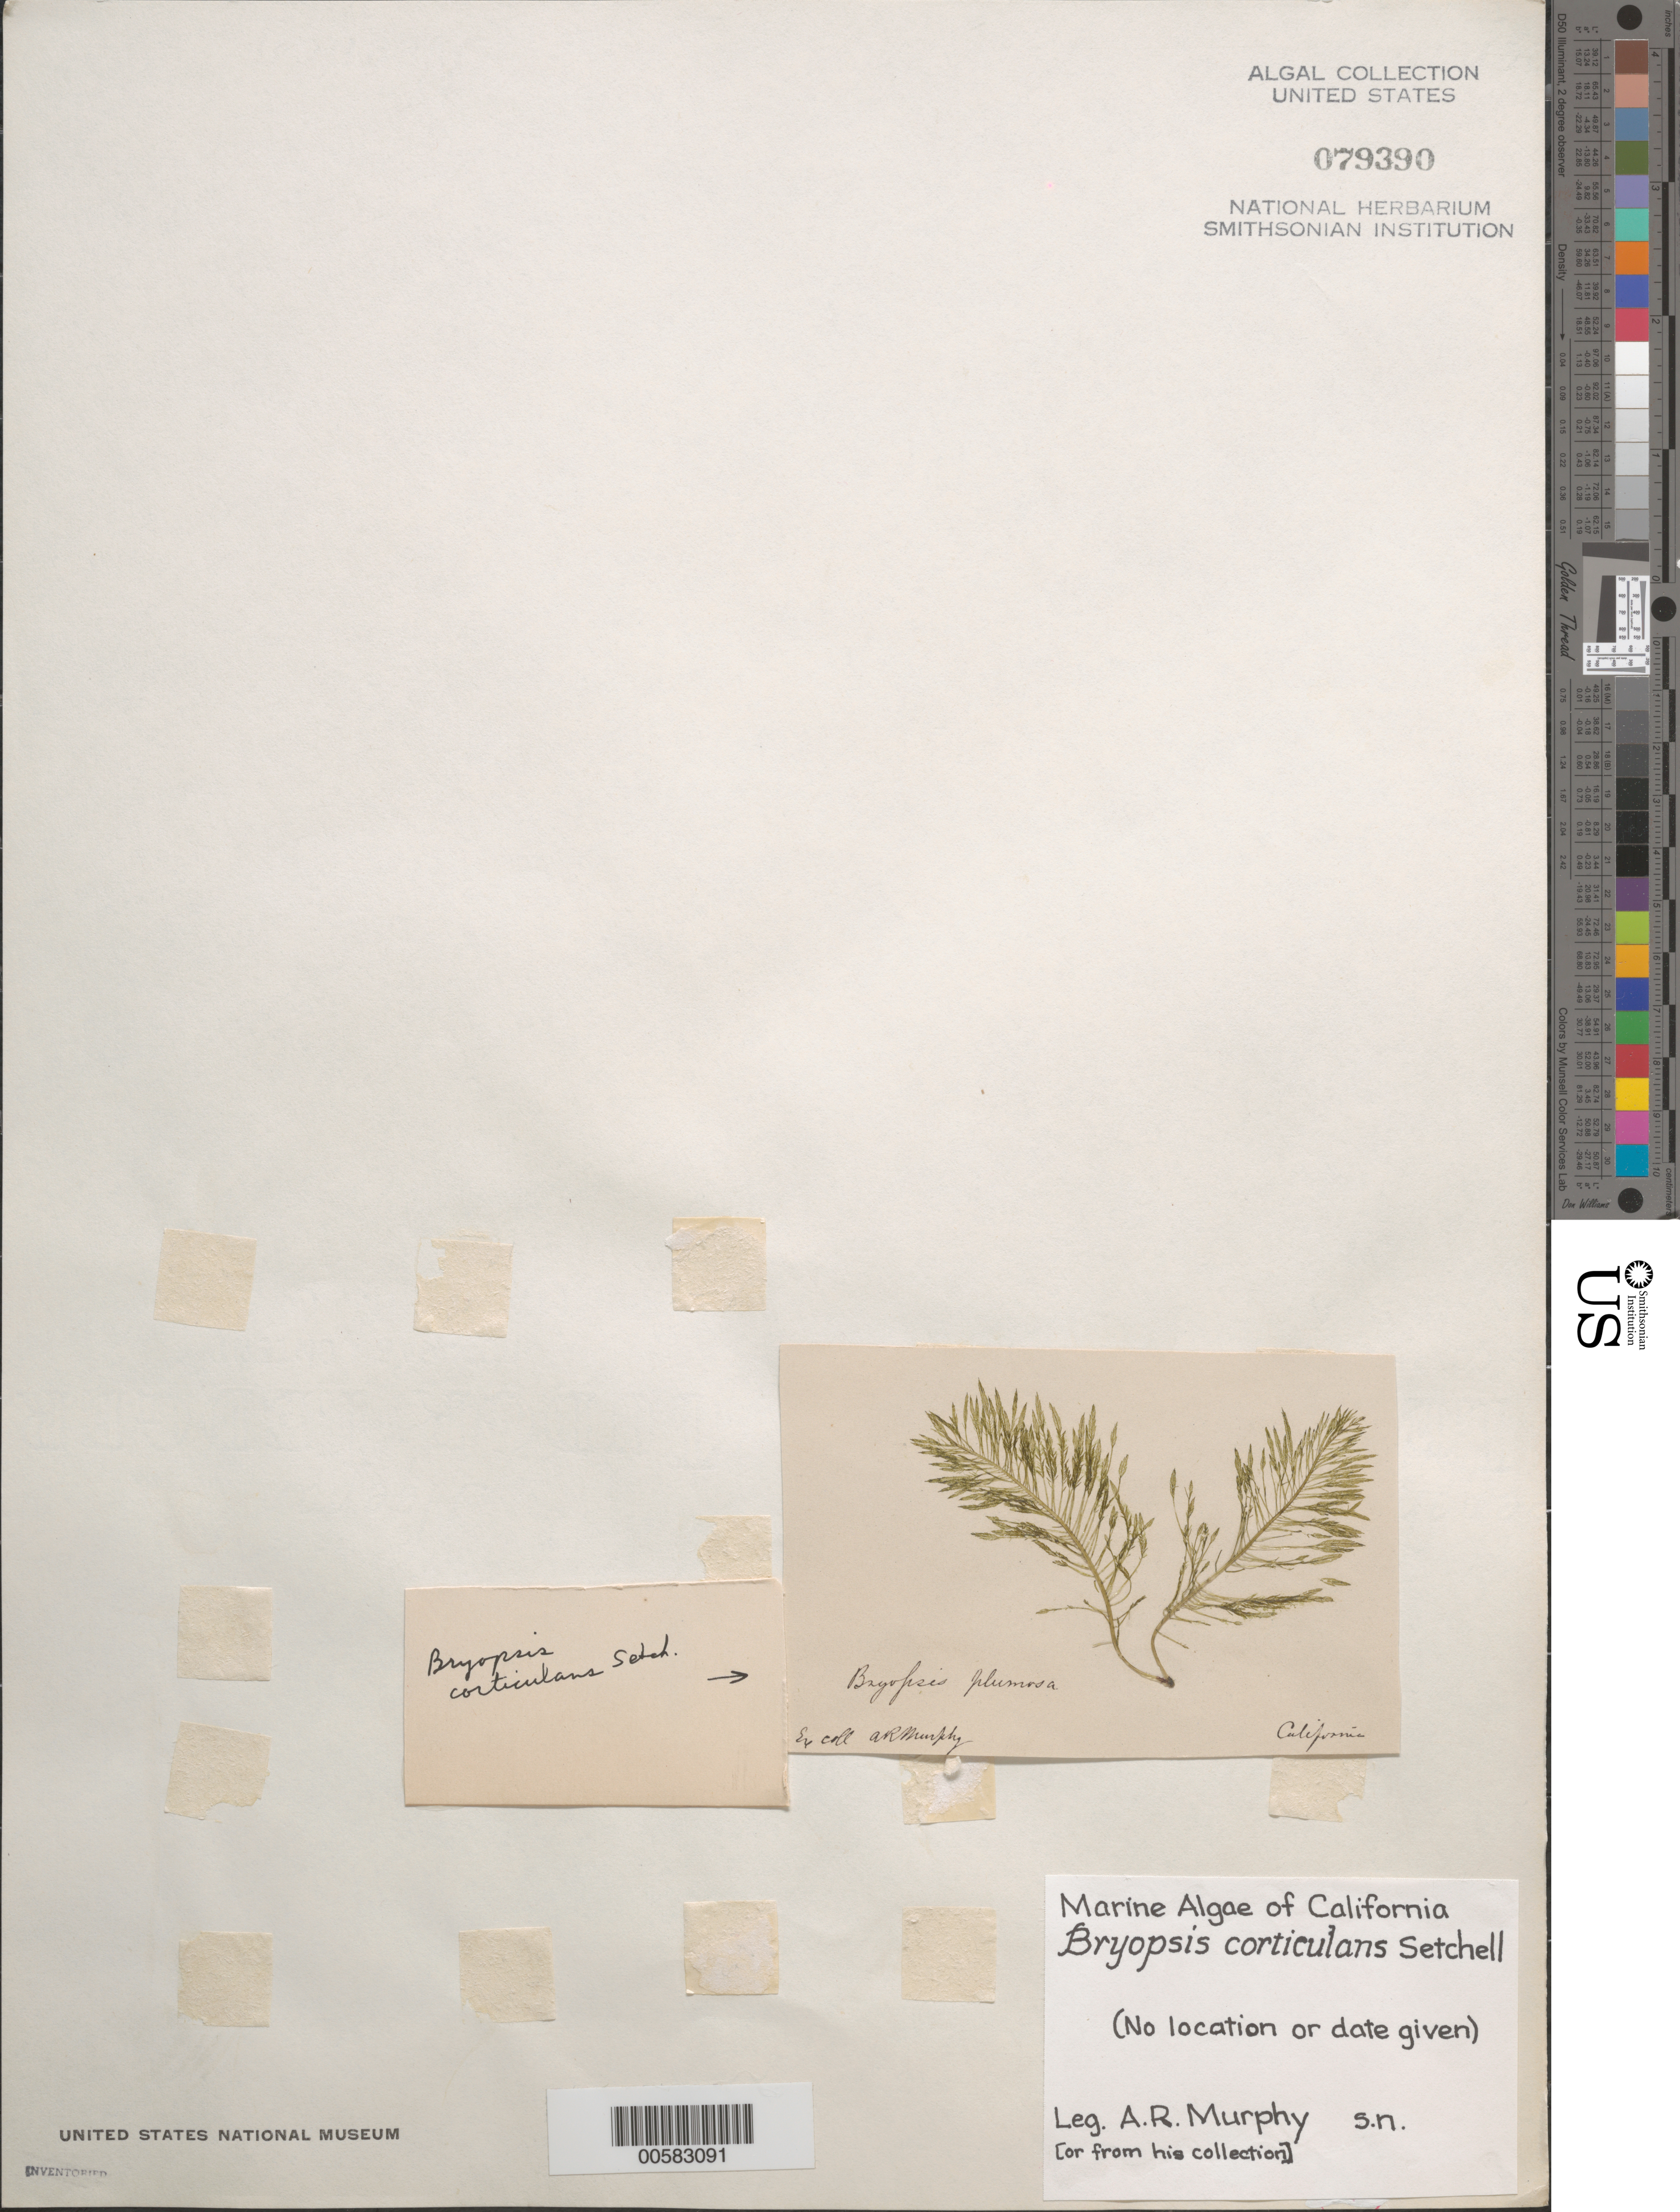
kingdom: Plantae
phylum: Chlorophyta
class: Ulvophyceae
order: Bryopsidales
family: Bryopsidaceae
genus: Bryopsis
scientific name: Bryopsis corticulans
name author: Setch. in Collins et al.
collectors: A. Murphy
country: United States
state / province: California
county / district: San Diego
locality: False Bay, San Diego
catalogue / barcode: US 79390